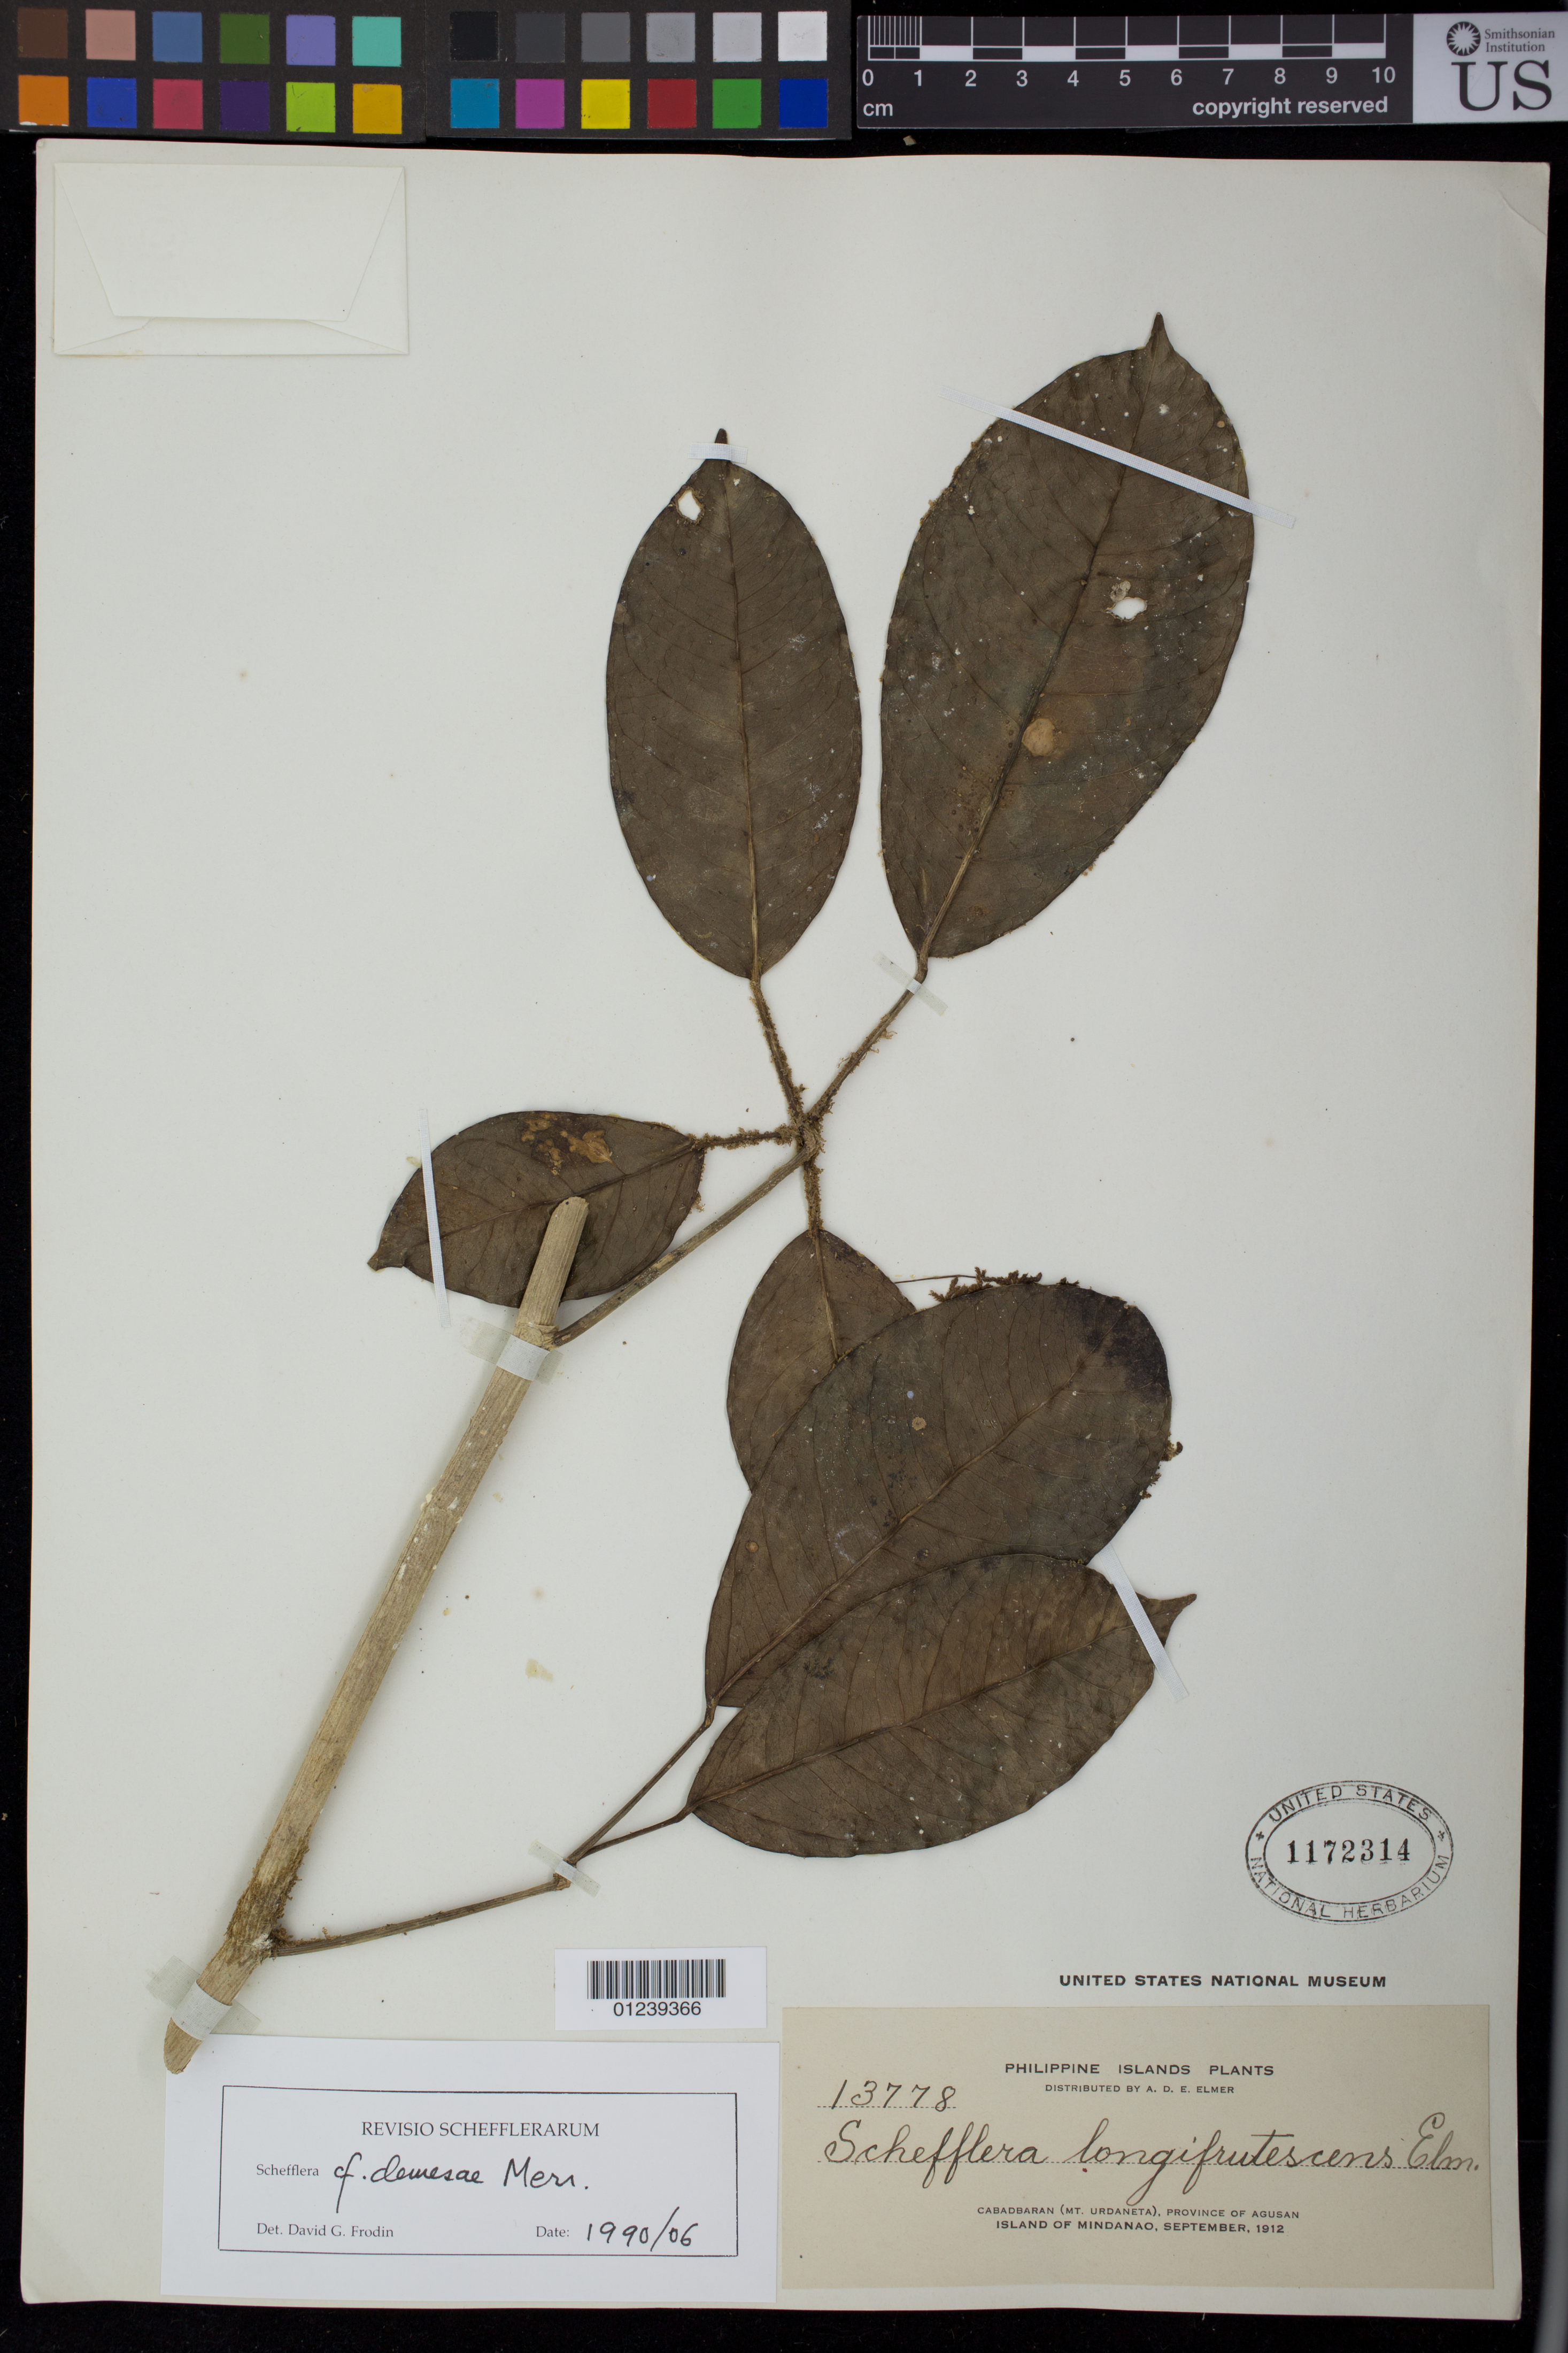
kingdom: Plantae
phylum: Tracheophyta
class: Magnoliopsida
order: Apiales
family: Araliaceae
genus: Schefflera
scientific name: Schefflera demesae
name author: Merr.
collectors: A. D. E. Elmer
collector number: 13778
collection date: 1912-09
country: Philippines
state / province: Caraga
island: Mindanao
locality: Cabadbaran (Mt. Urdaneta), Agusan, Island of Mindano.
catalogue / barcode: US 1172314